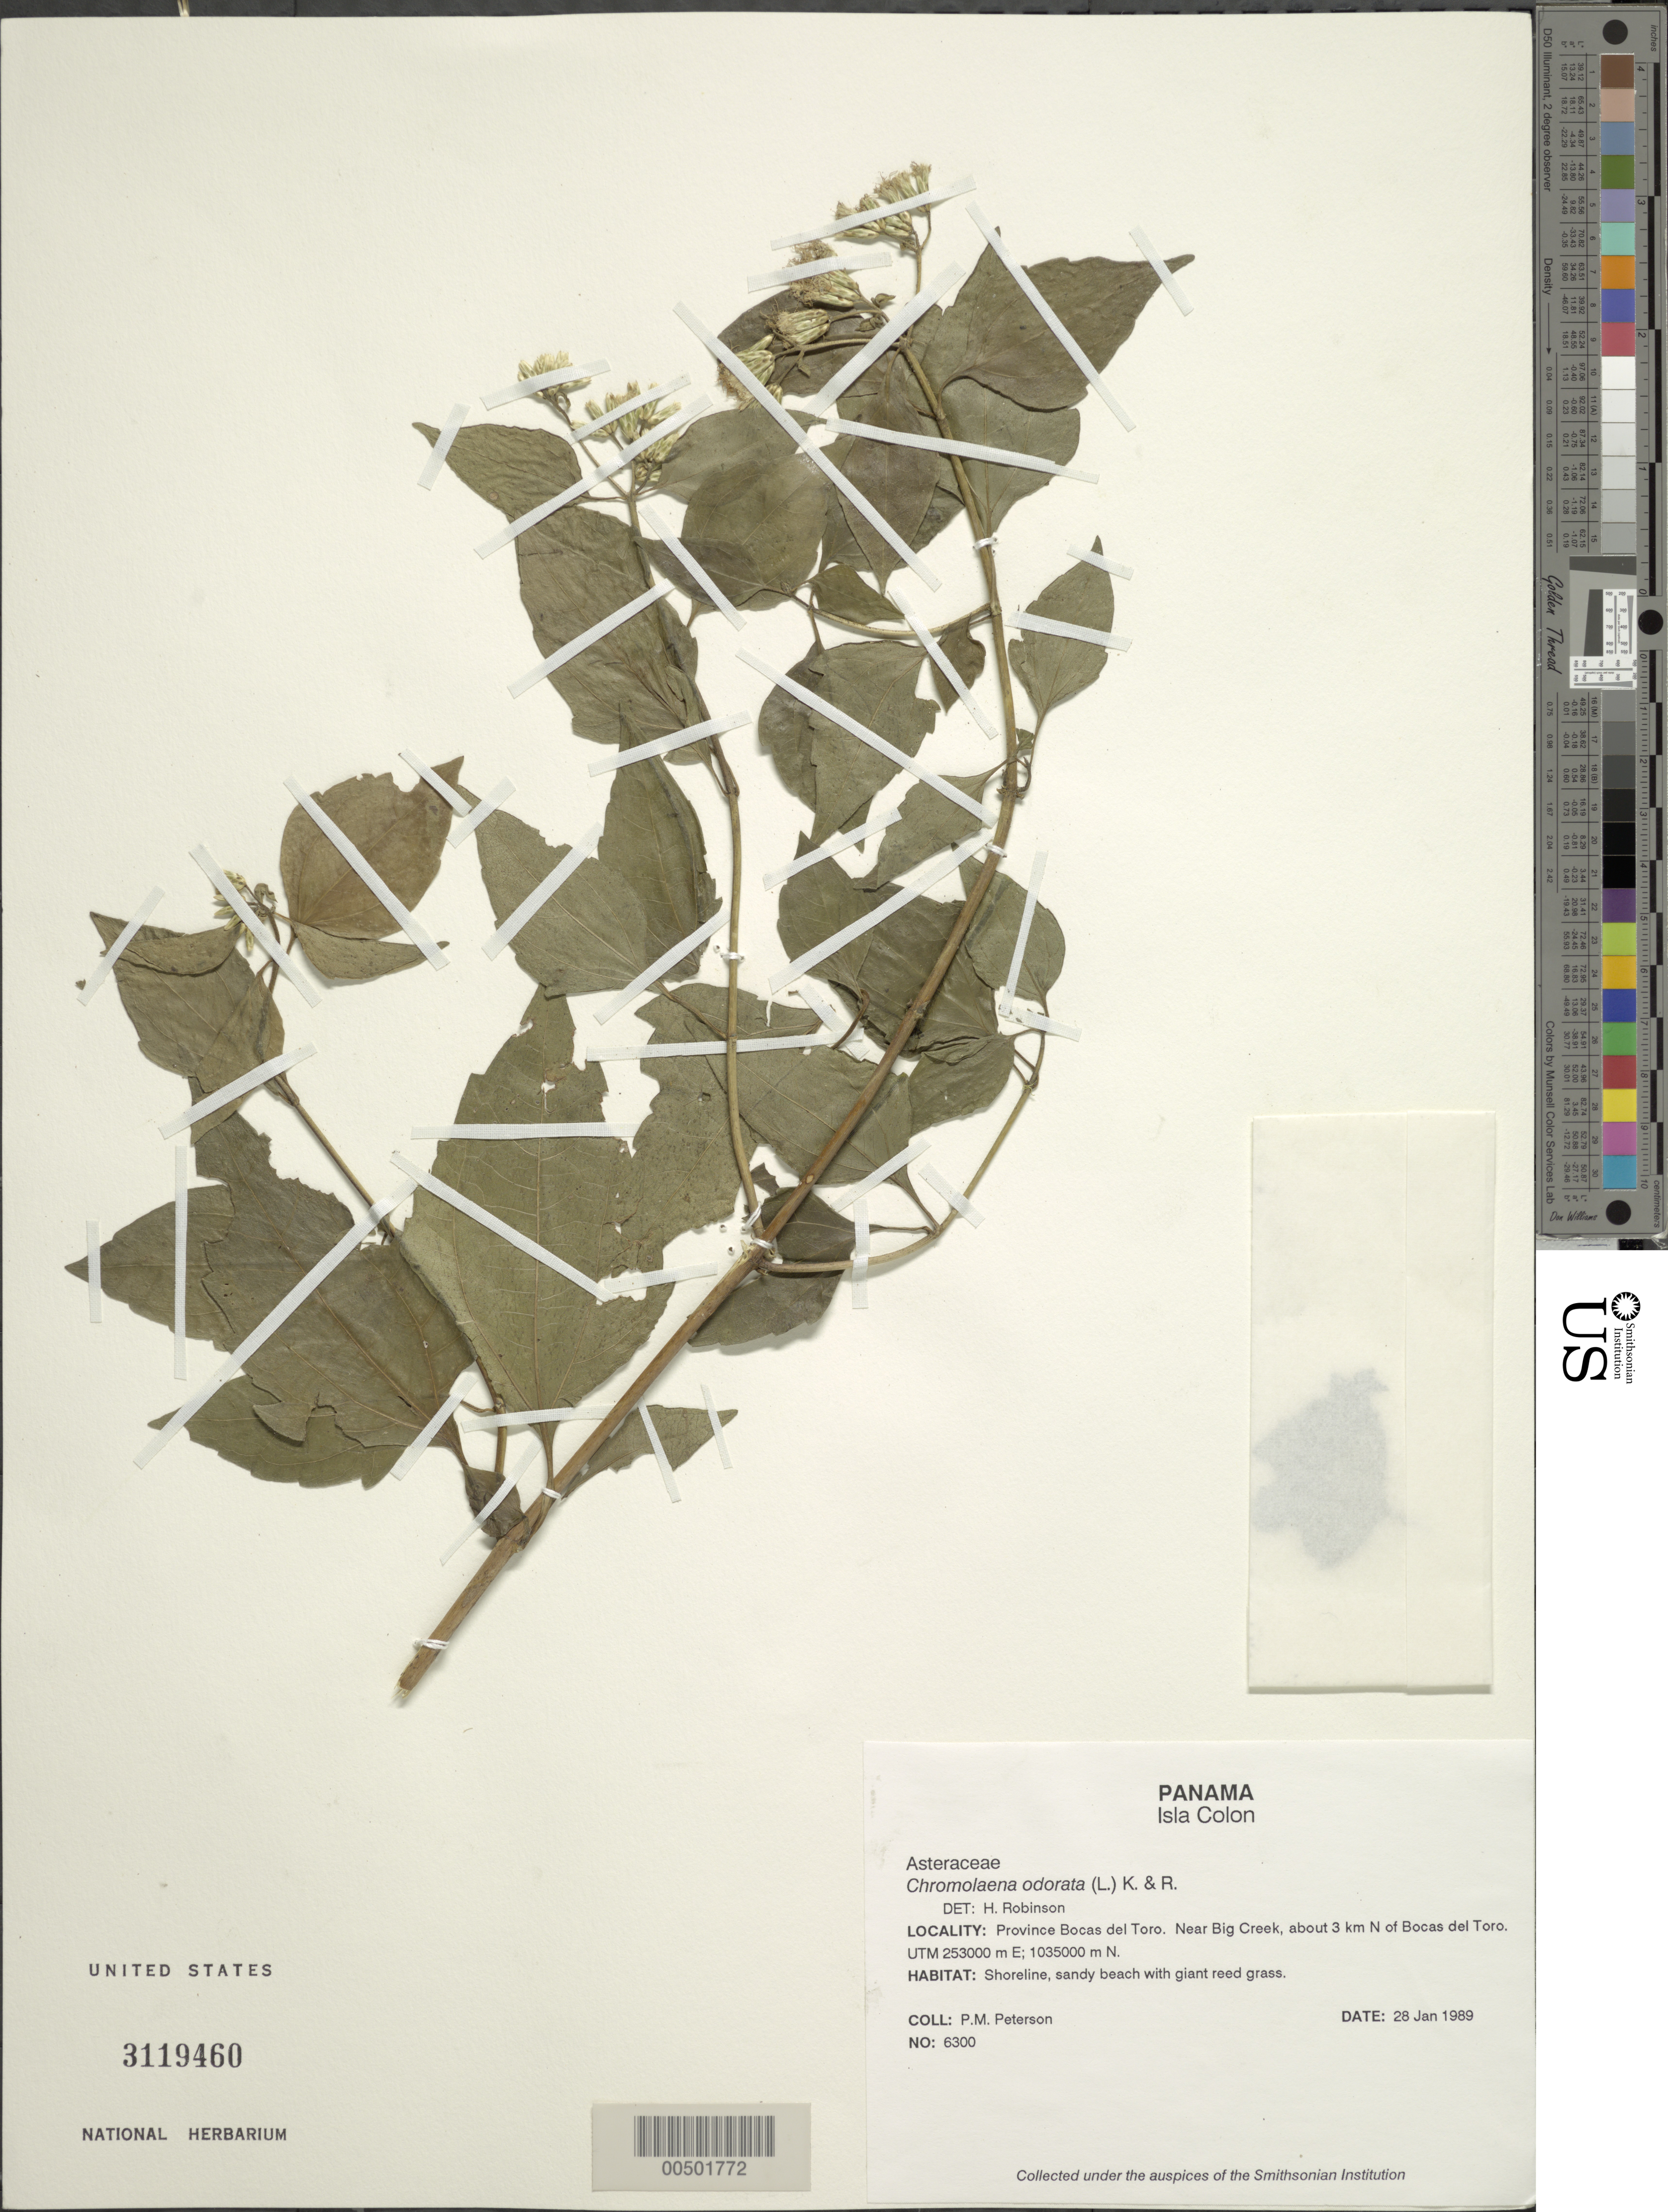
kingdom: Plantae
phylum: Tracheophyta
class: Magnoliopsida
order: Asterales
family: Asteraceae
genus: Chromolaena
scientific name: Chromolaena odorata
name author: (L.) R.M. King & H. Rob.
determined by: Robinson, Harold E., (US)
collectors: P. M. Peterson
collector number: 06300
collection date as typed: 28 Jan 1989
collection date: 1989-01-28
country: Panama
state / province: Bocas del Toro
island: Colón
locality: Isla Colon, near Big Creek, about 3 km N of Bocas del Toro. UTM 253000 m E; 1035000 m N.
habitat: Shoreline, sandy beach with giant reed grass.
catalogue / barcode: US 3119460